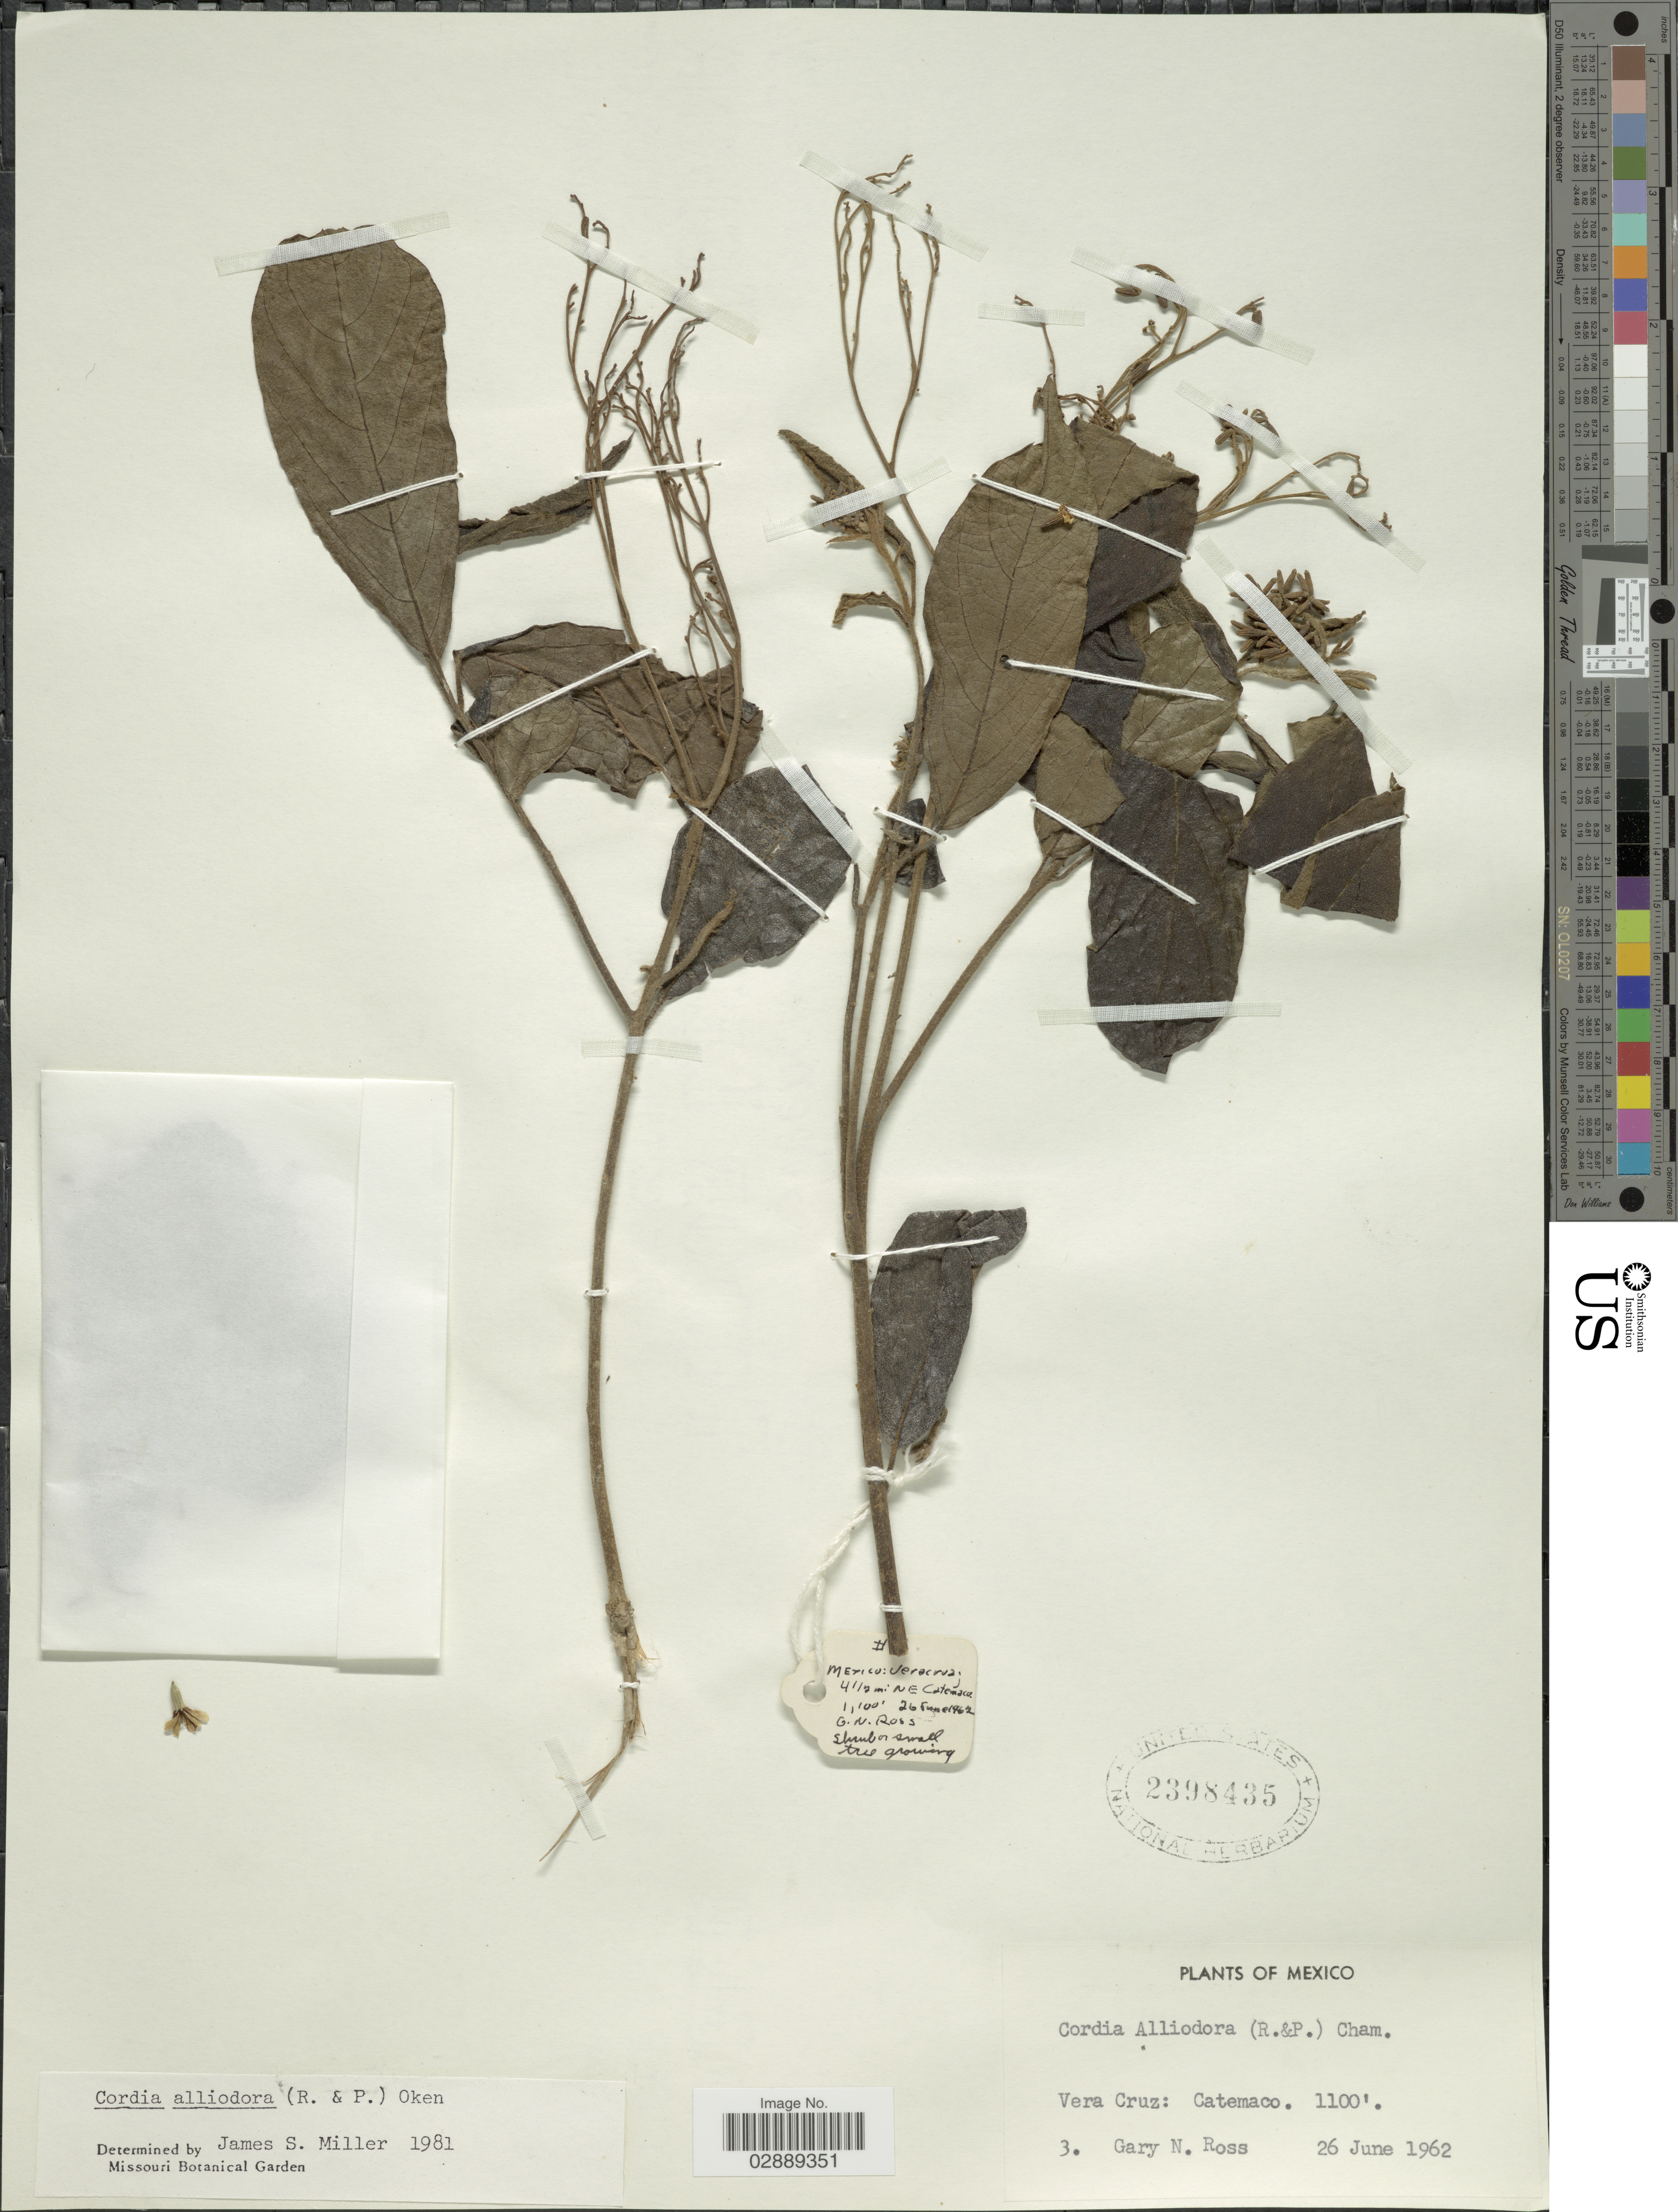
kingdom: Plantae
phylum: Tracheophyta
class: Magnoliopsida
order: Boraginales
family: Cordiaceae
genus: Cordia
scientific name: Cordia alliodora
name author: (Ruiz & Pav.) Oken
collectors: G. N. Ross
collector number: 3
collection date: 1962-06-26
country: Mexico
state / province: Veracruz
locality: Vera Cruz: Catemaco. 4½ mi NE Catemaco.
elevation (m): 335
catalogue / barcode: US 2398435